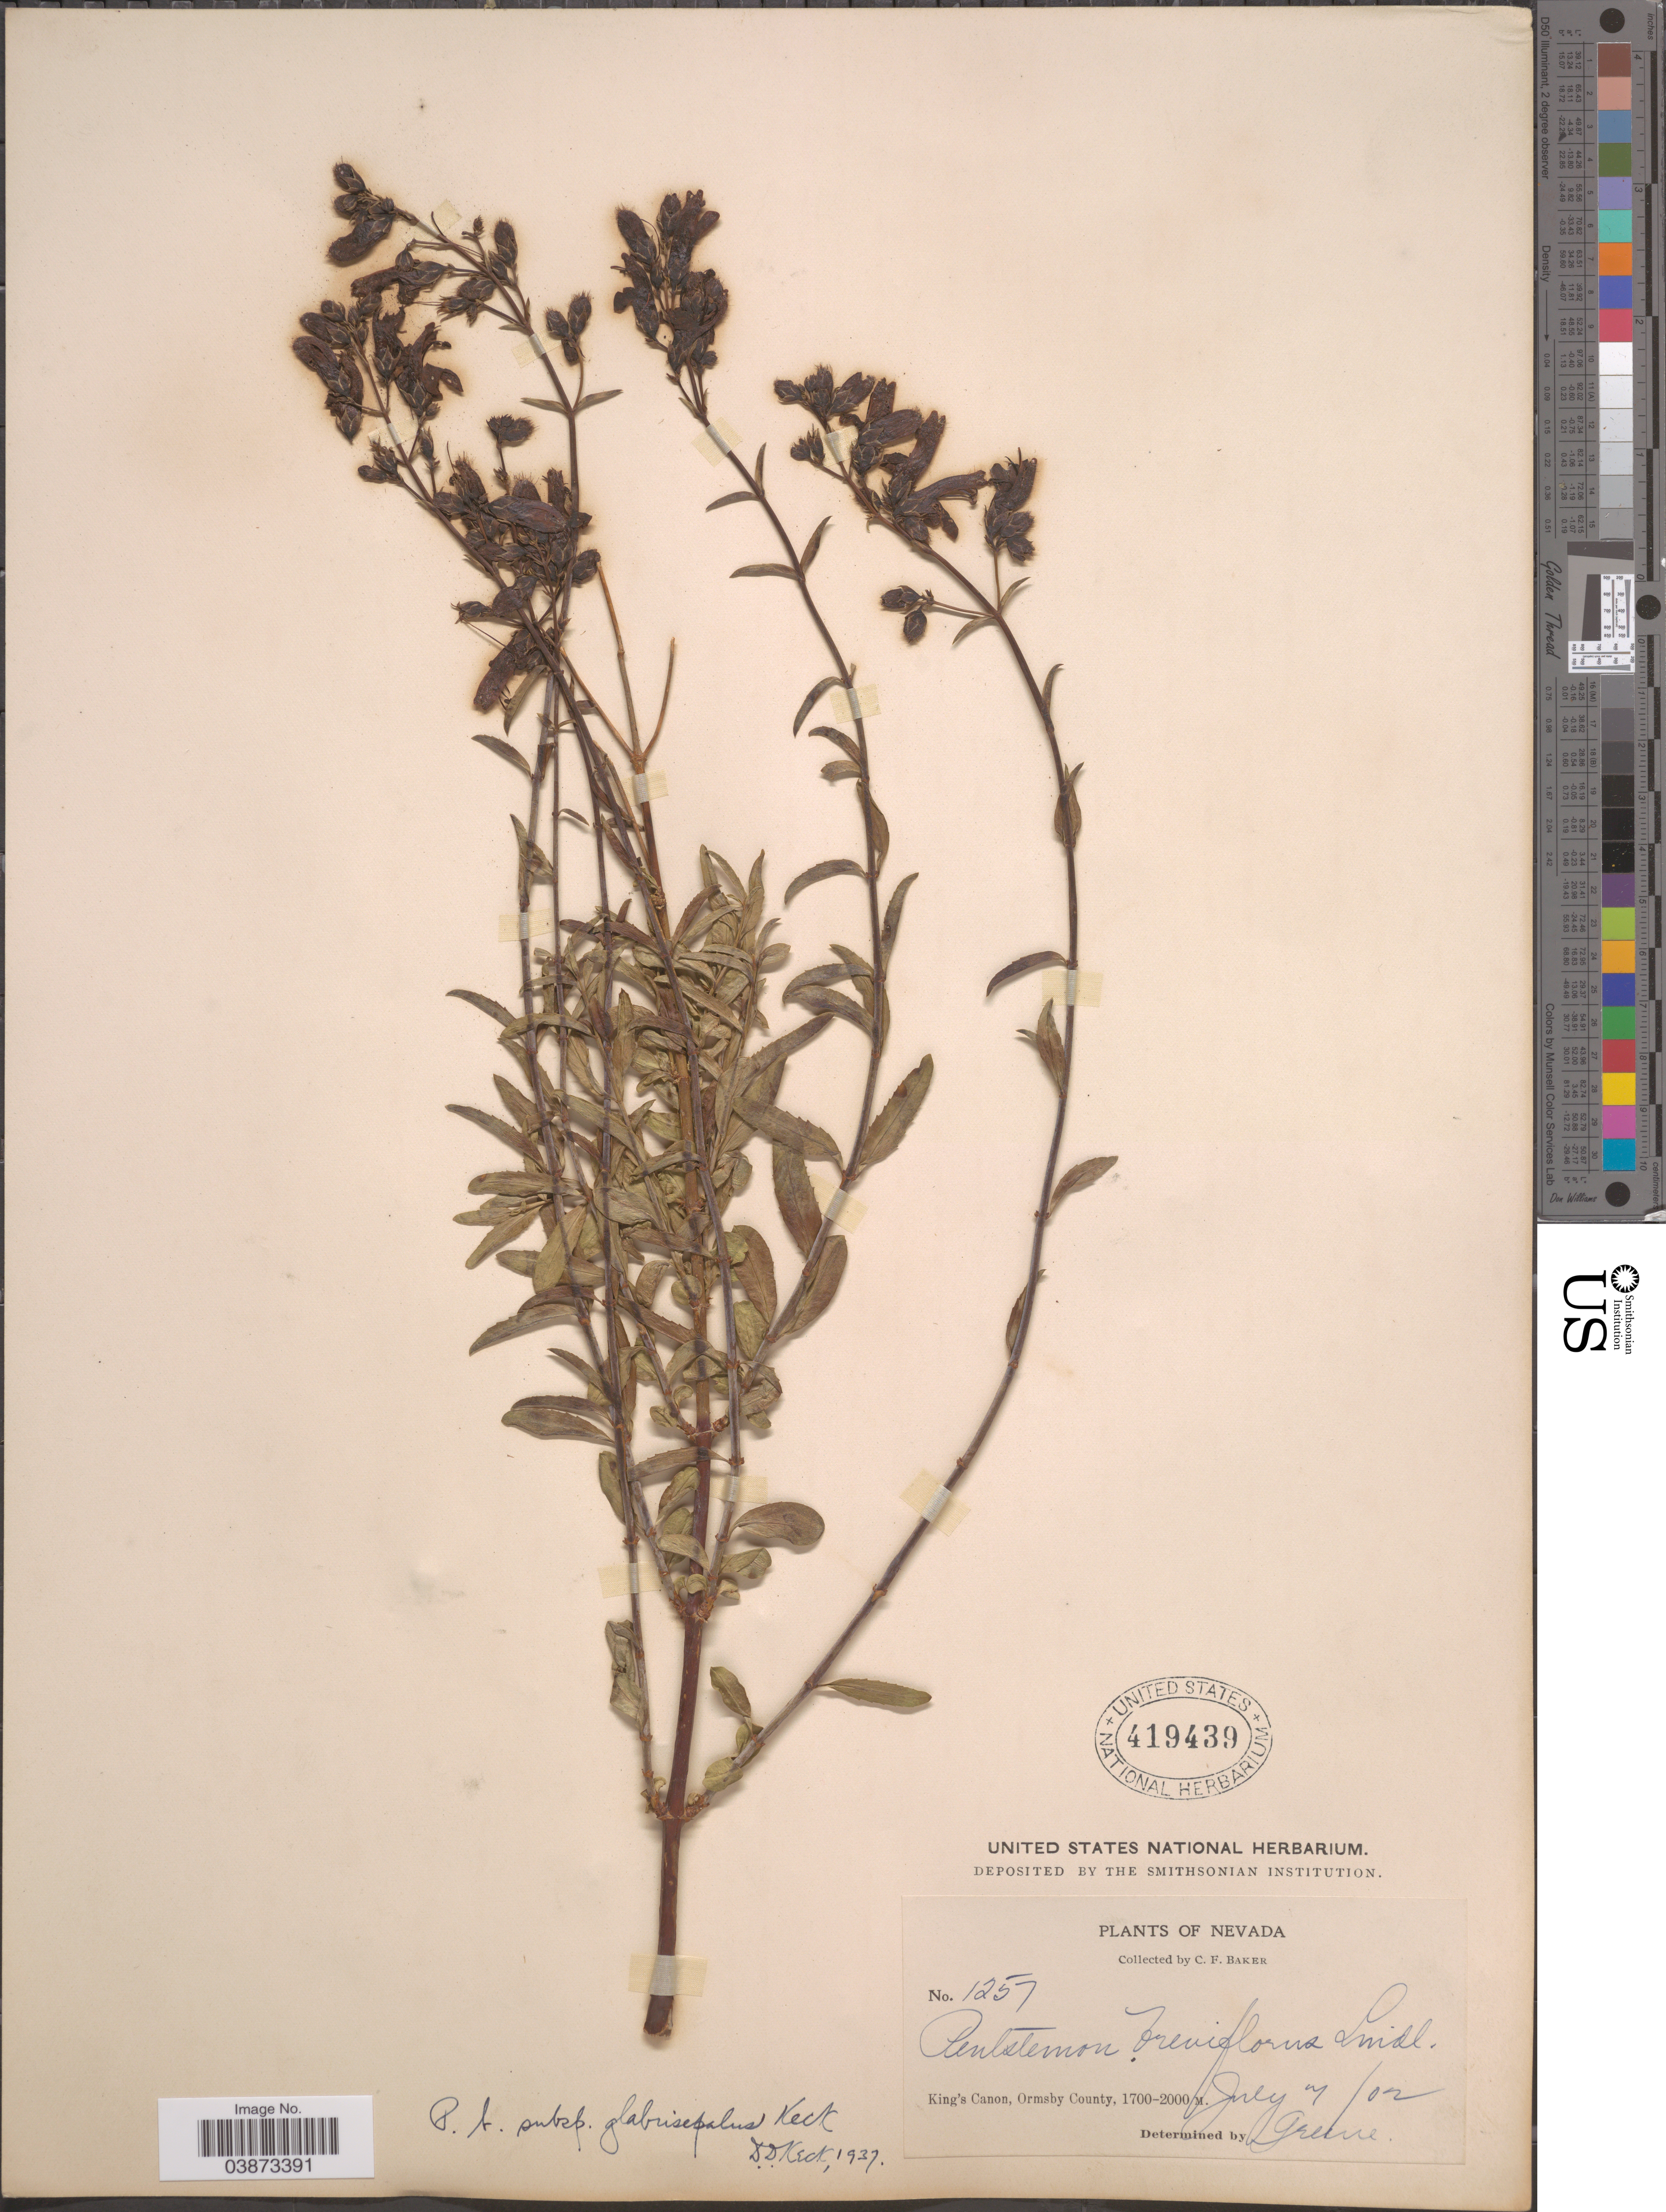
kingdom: Plantae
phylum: Tracheophyta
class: Magnoliopsida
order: Lamiales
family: Plantaginaceae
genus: Penstemon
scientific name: Penstemon breviflorus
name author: Lindl.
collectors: C. F. Baker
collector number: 1257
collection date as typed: Transcribed d/m/y: 7/7/2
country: United States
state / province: Nevada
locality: King's Canon, Ormsby County.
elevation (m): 1700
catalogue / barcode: US 419439